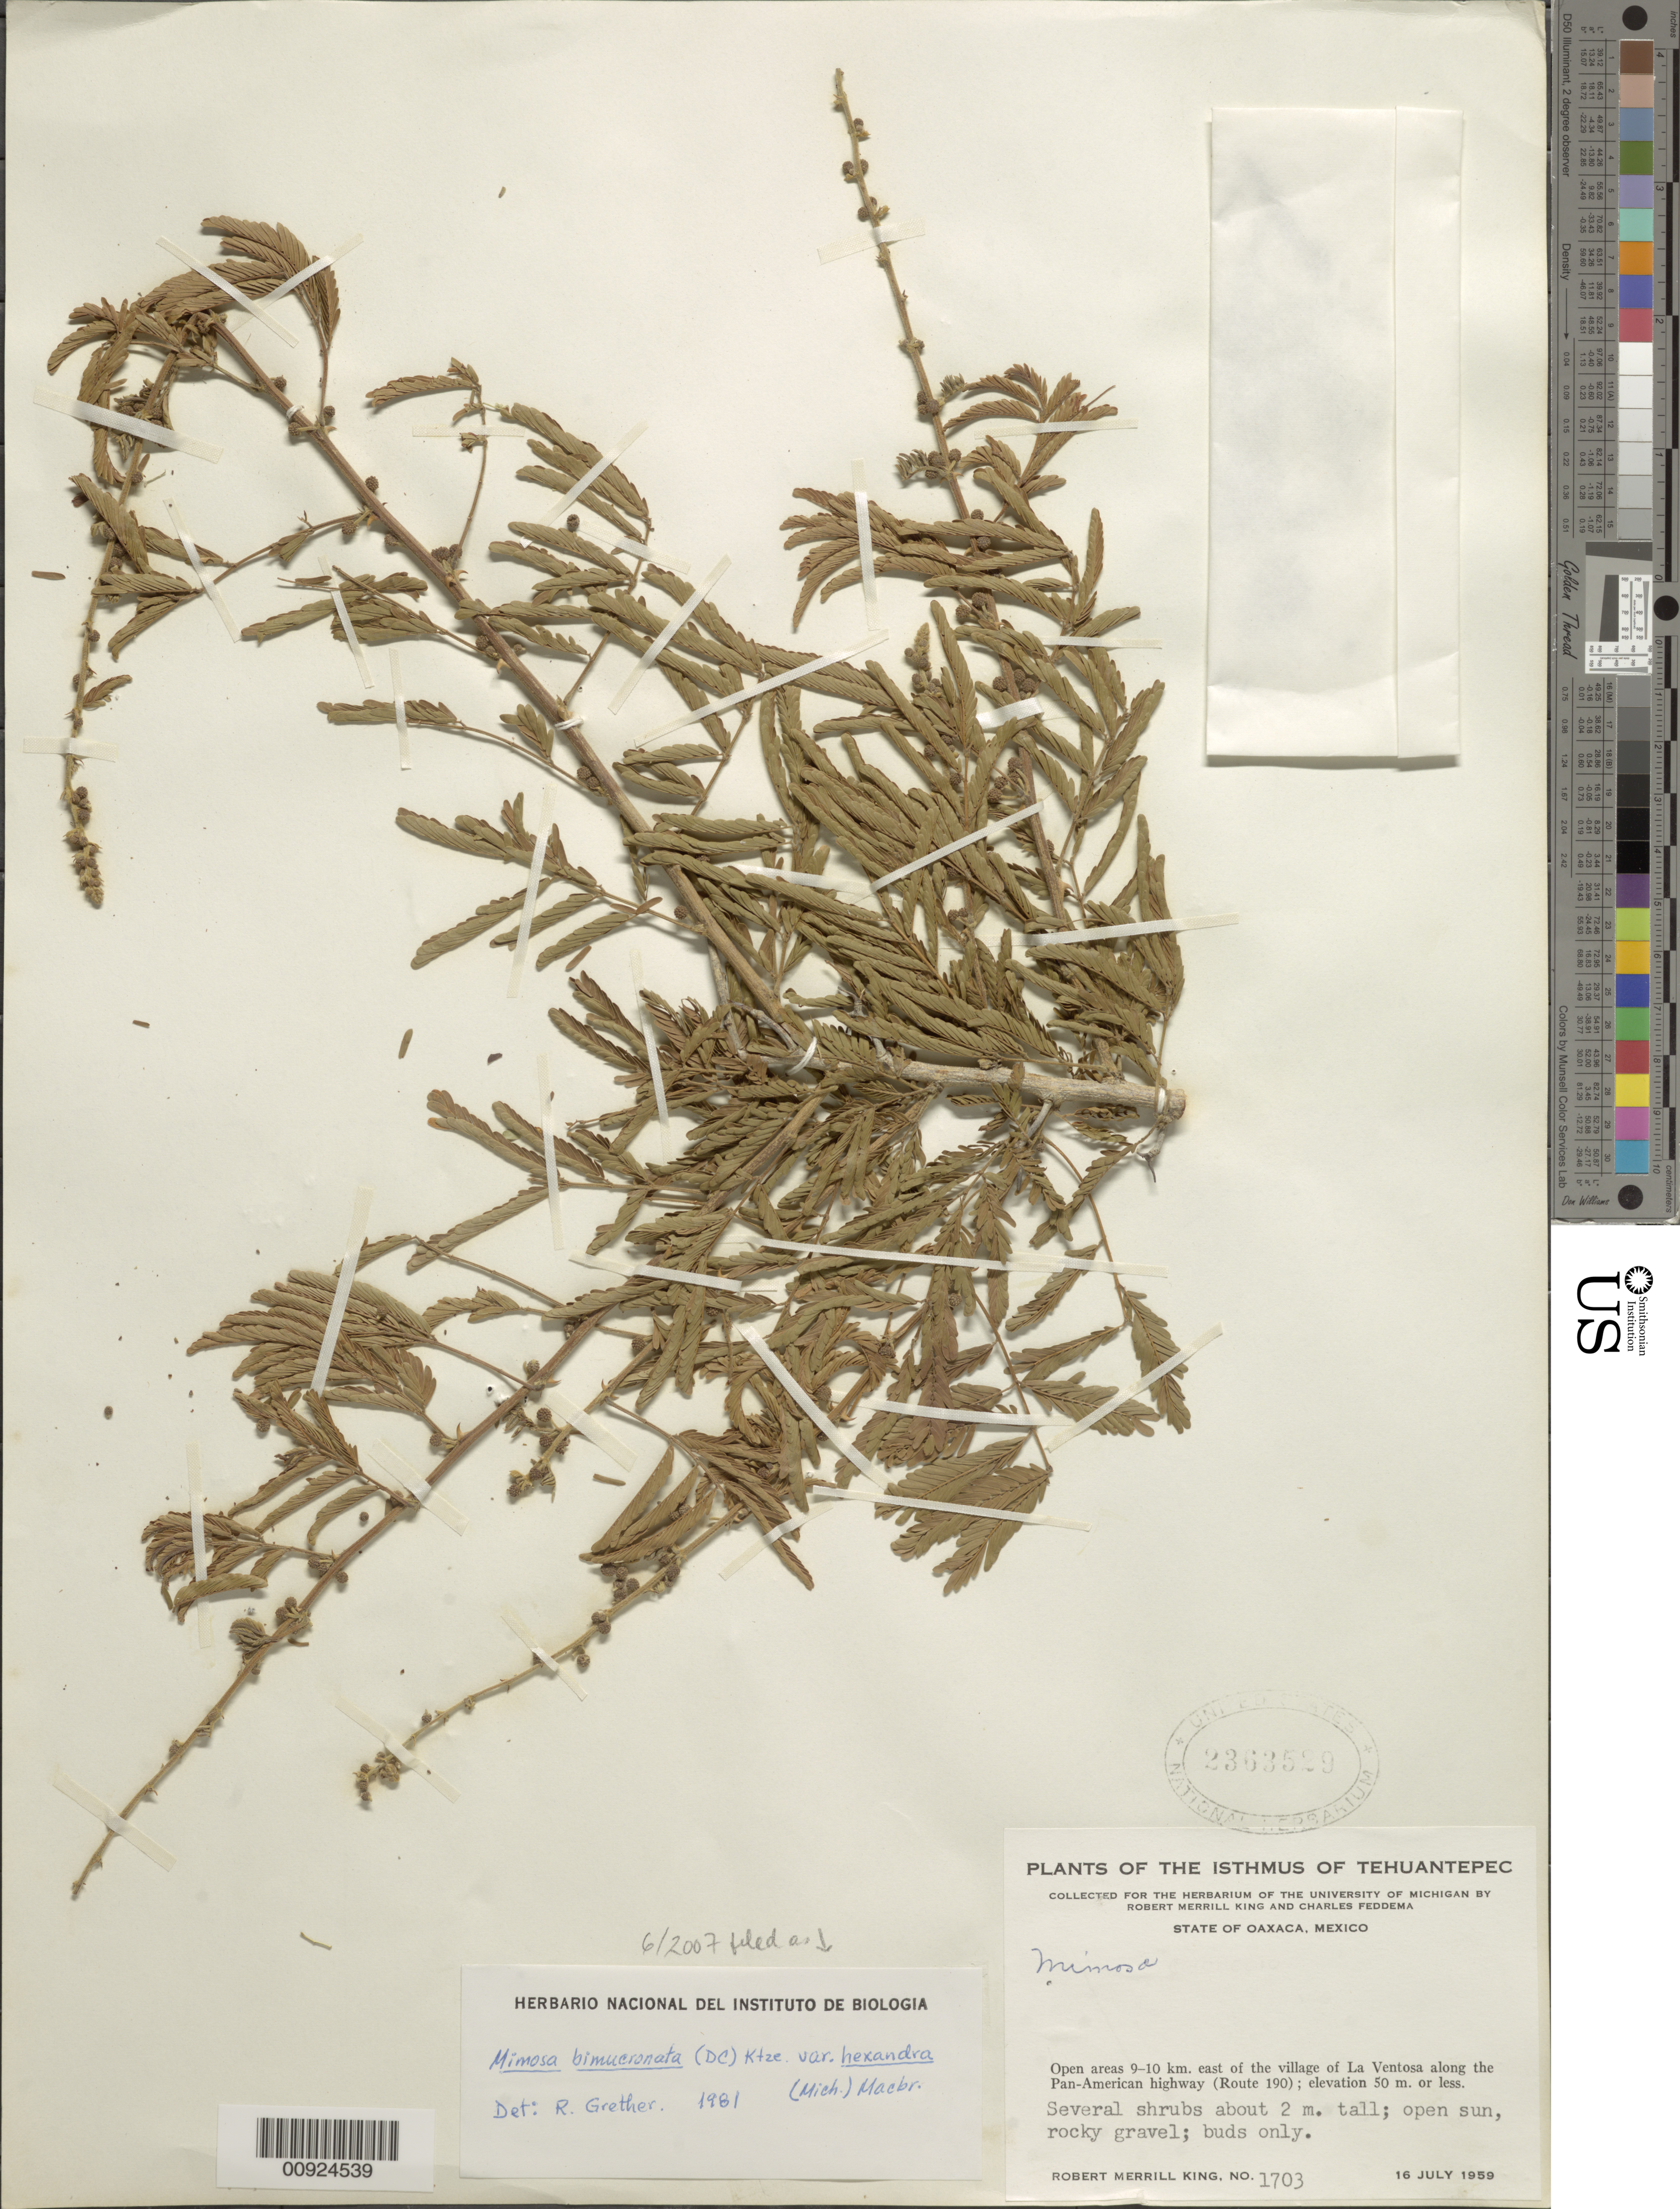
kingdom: Plantae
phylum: Tracheophyta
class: Magnoliopsida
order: Fabales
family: Fabaceae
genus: Mimosa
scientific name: Mimosa bimucronata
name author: (DC.) Kuntze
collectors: R. M. King & C. Feddema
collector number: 1703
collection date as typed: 16 Jul 1959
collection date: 1959-07-16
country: Mexico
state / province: Oaxaca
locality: Open areas 9-10 km. east of the village of La Ventosa along the Pan-American highway (Route 190).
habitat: Open sun, rocky gravel.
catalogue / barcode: US 2363529